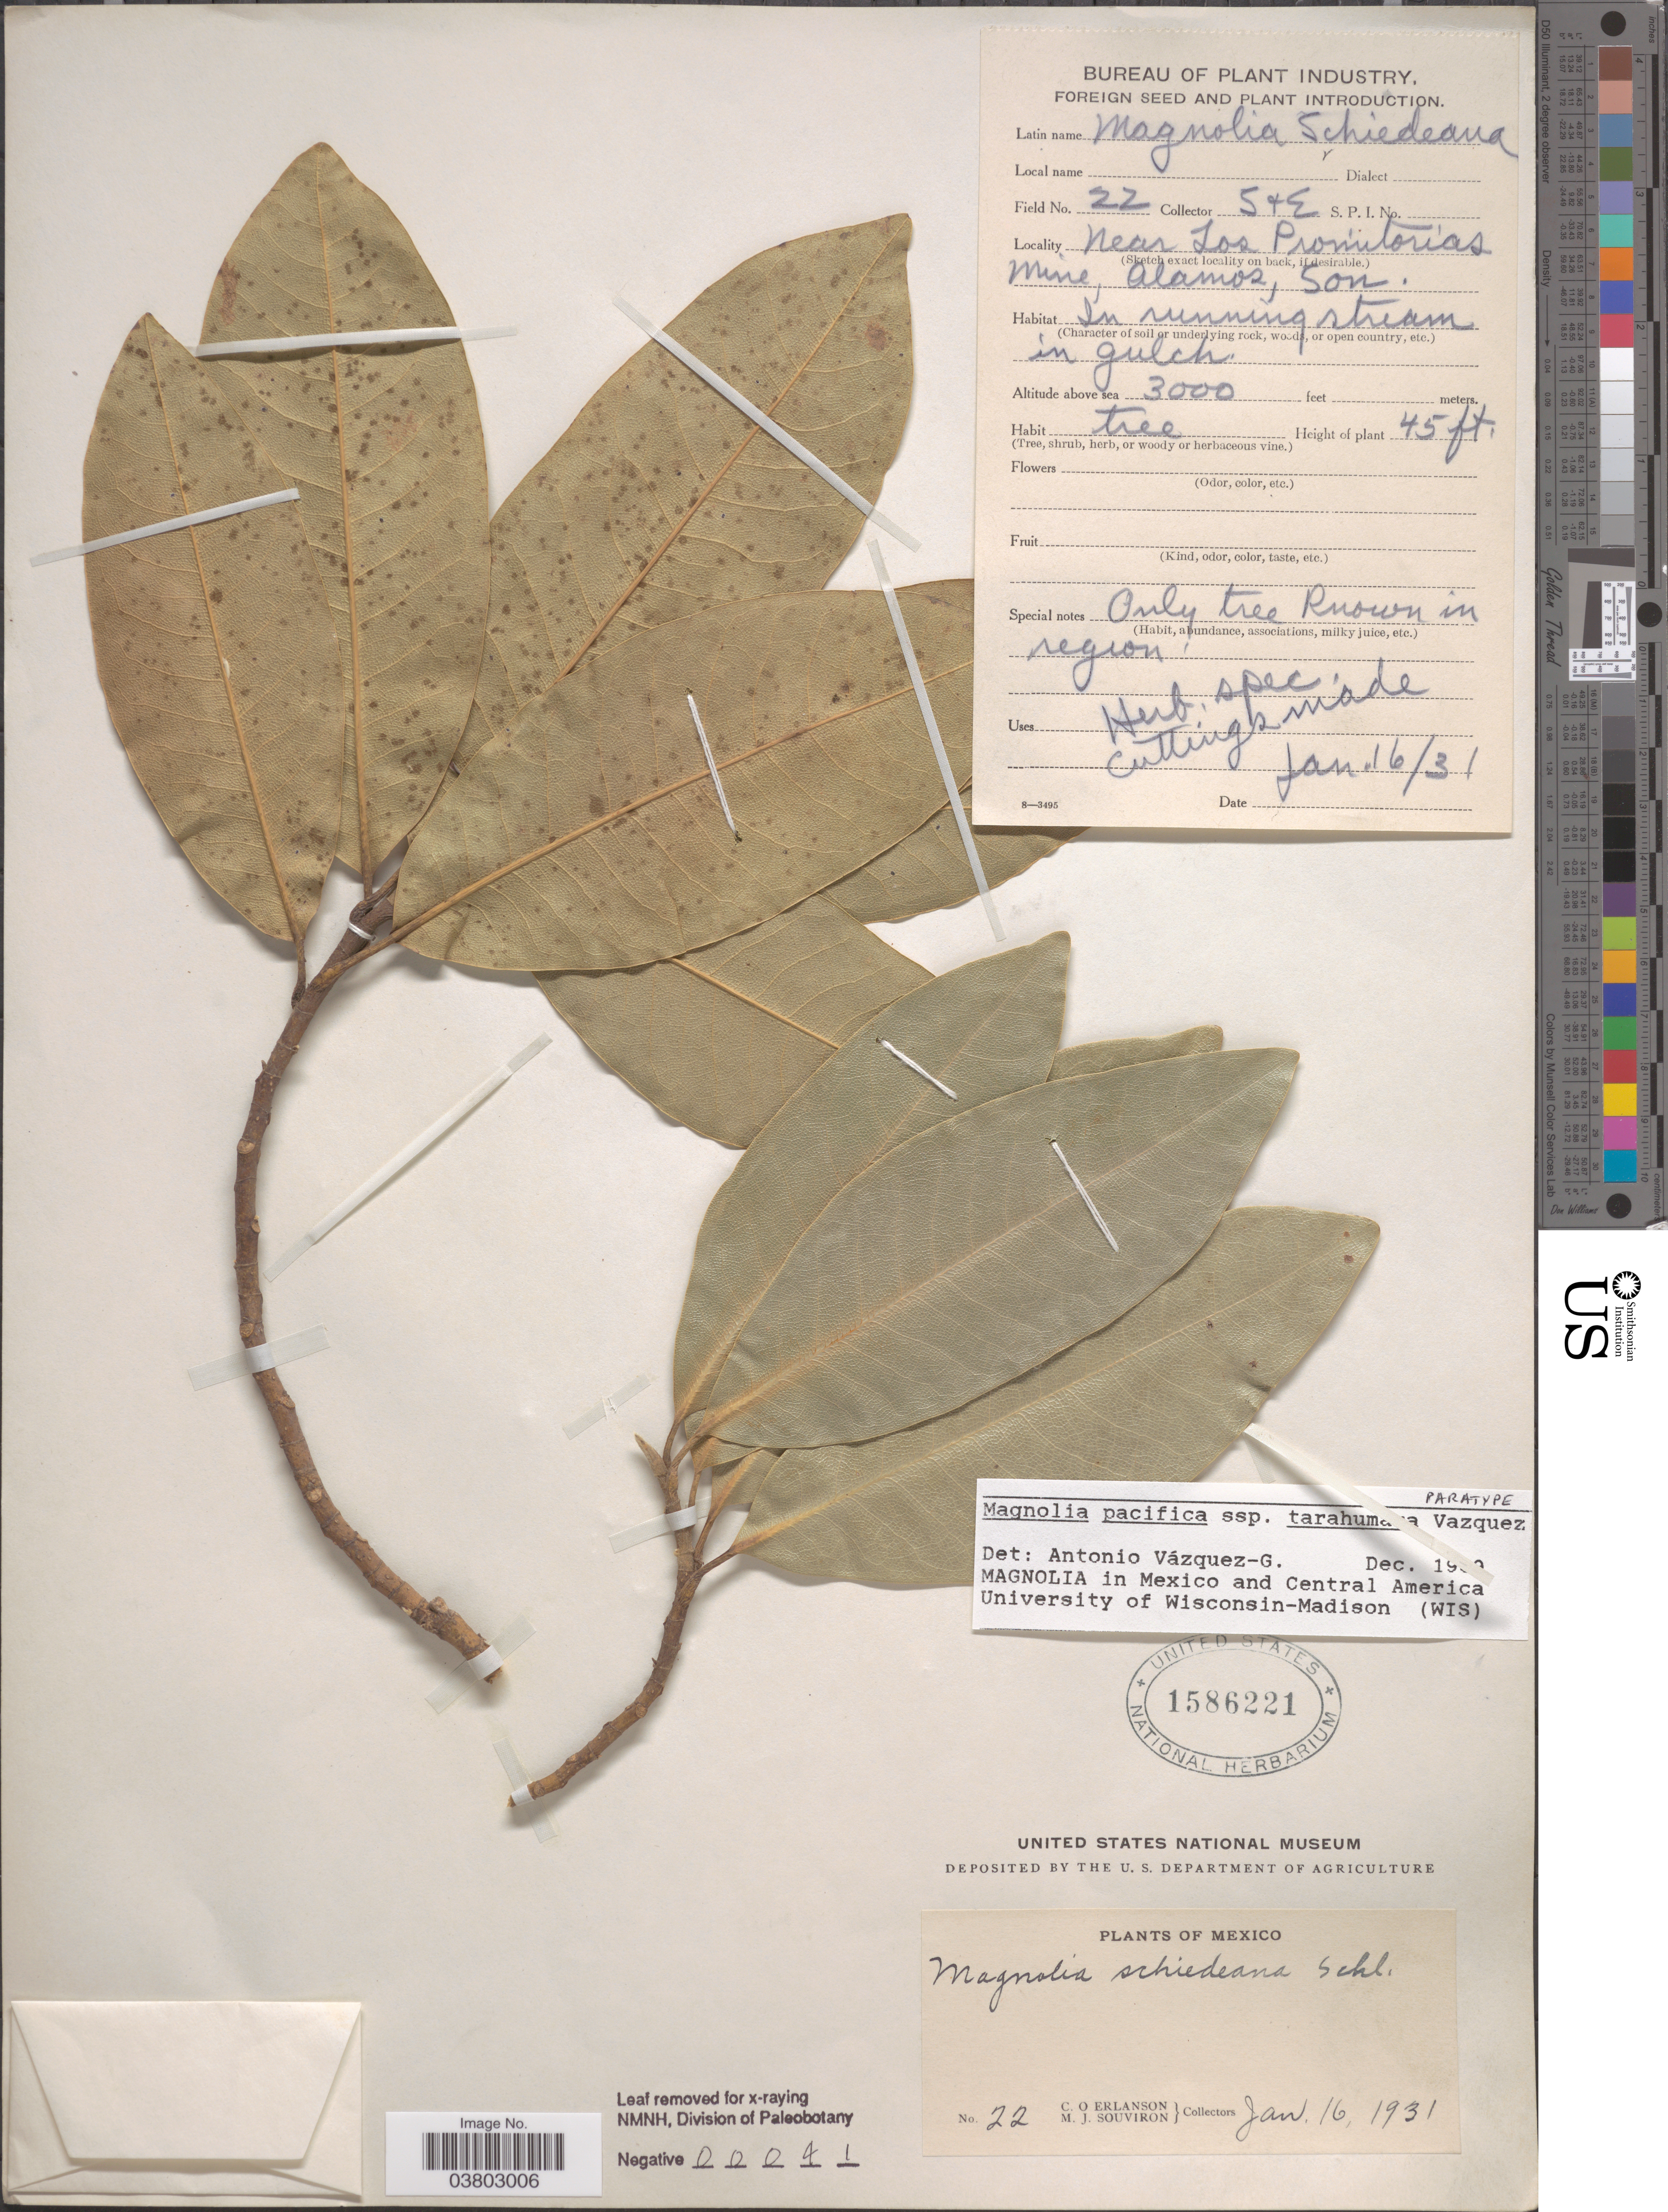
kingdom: Plantae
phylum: Tracheophyta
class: Magnoliopsida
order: Magnoliales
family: Magnoliaceae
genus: Magnolia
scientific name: Magnolia pacifica subsp. tarahumara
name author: A. Vázquez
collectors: C. O. Erlanson & M. J. Souviron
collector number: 22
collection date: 1931-01-16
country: Mexico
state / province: Sonora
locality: Near Los Promitorios Mine, Alamos, Son.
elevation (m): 914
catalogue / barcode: US 1586221